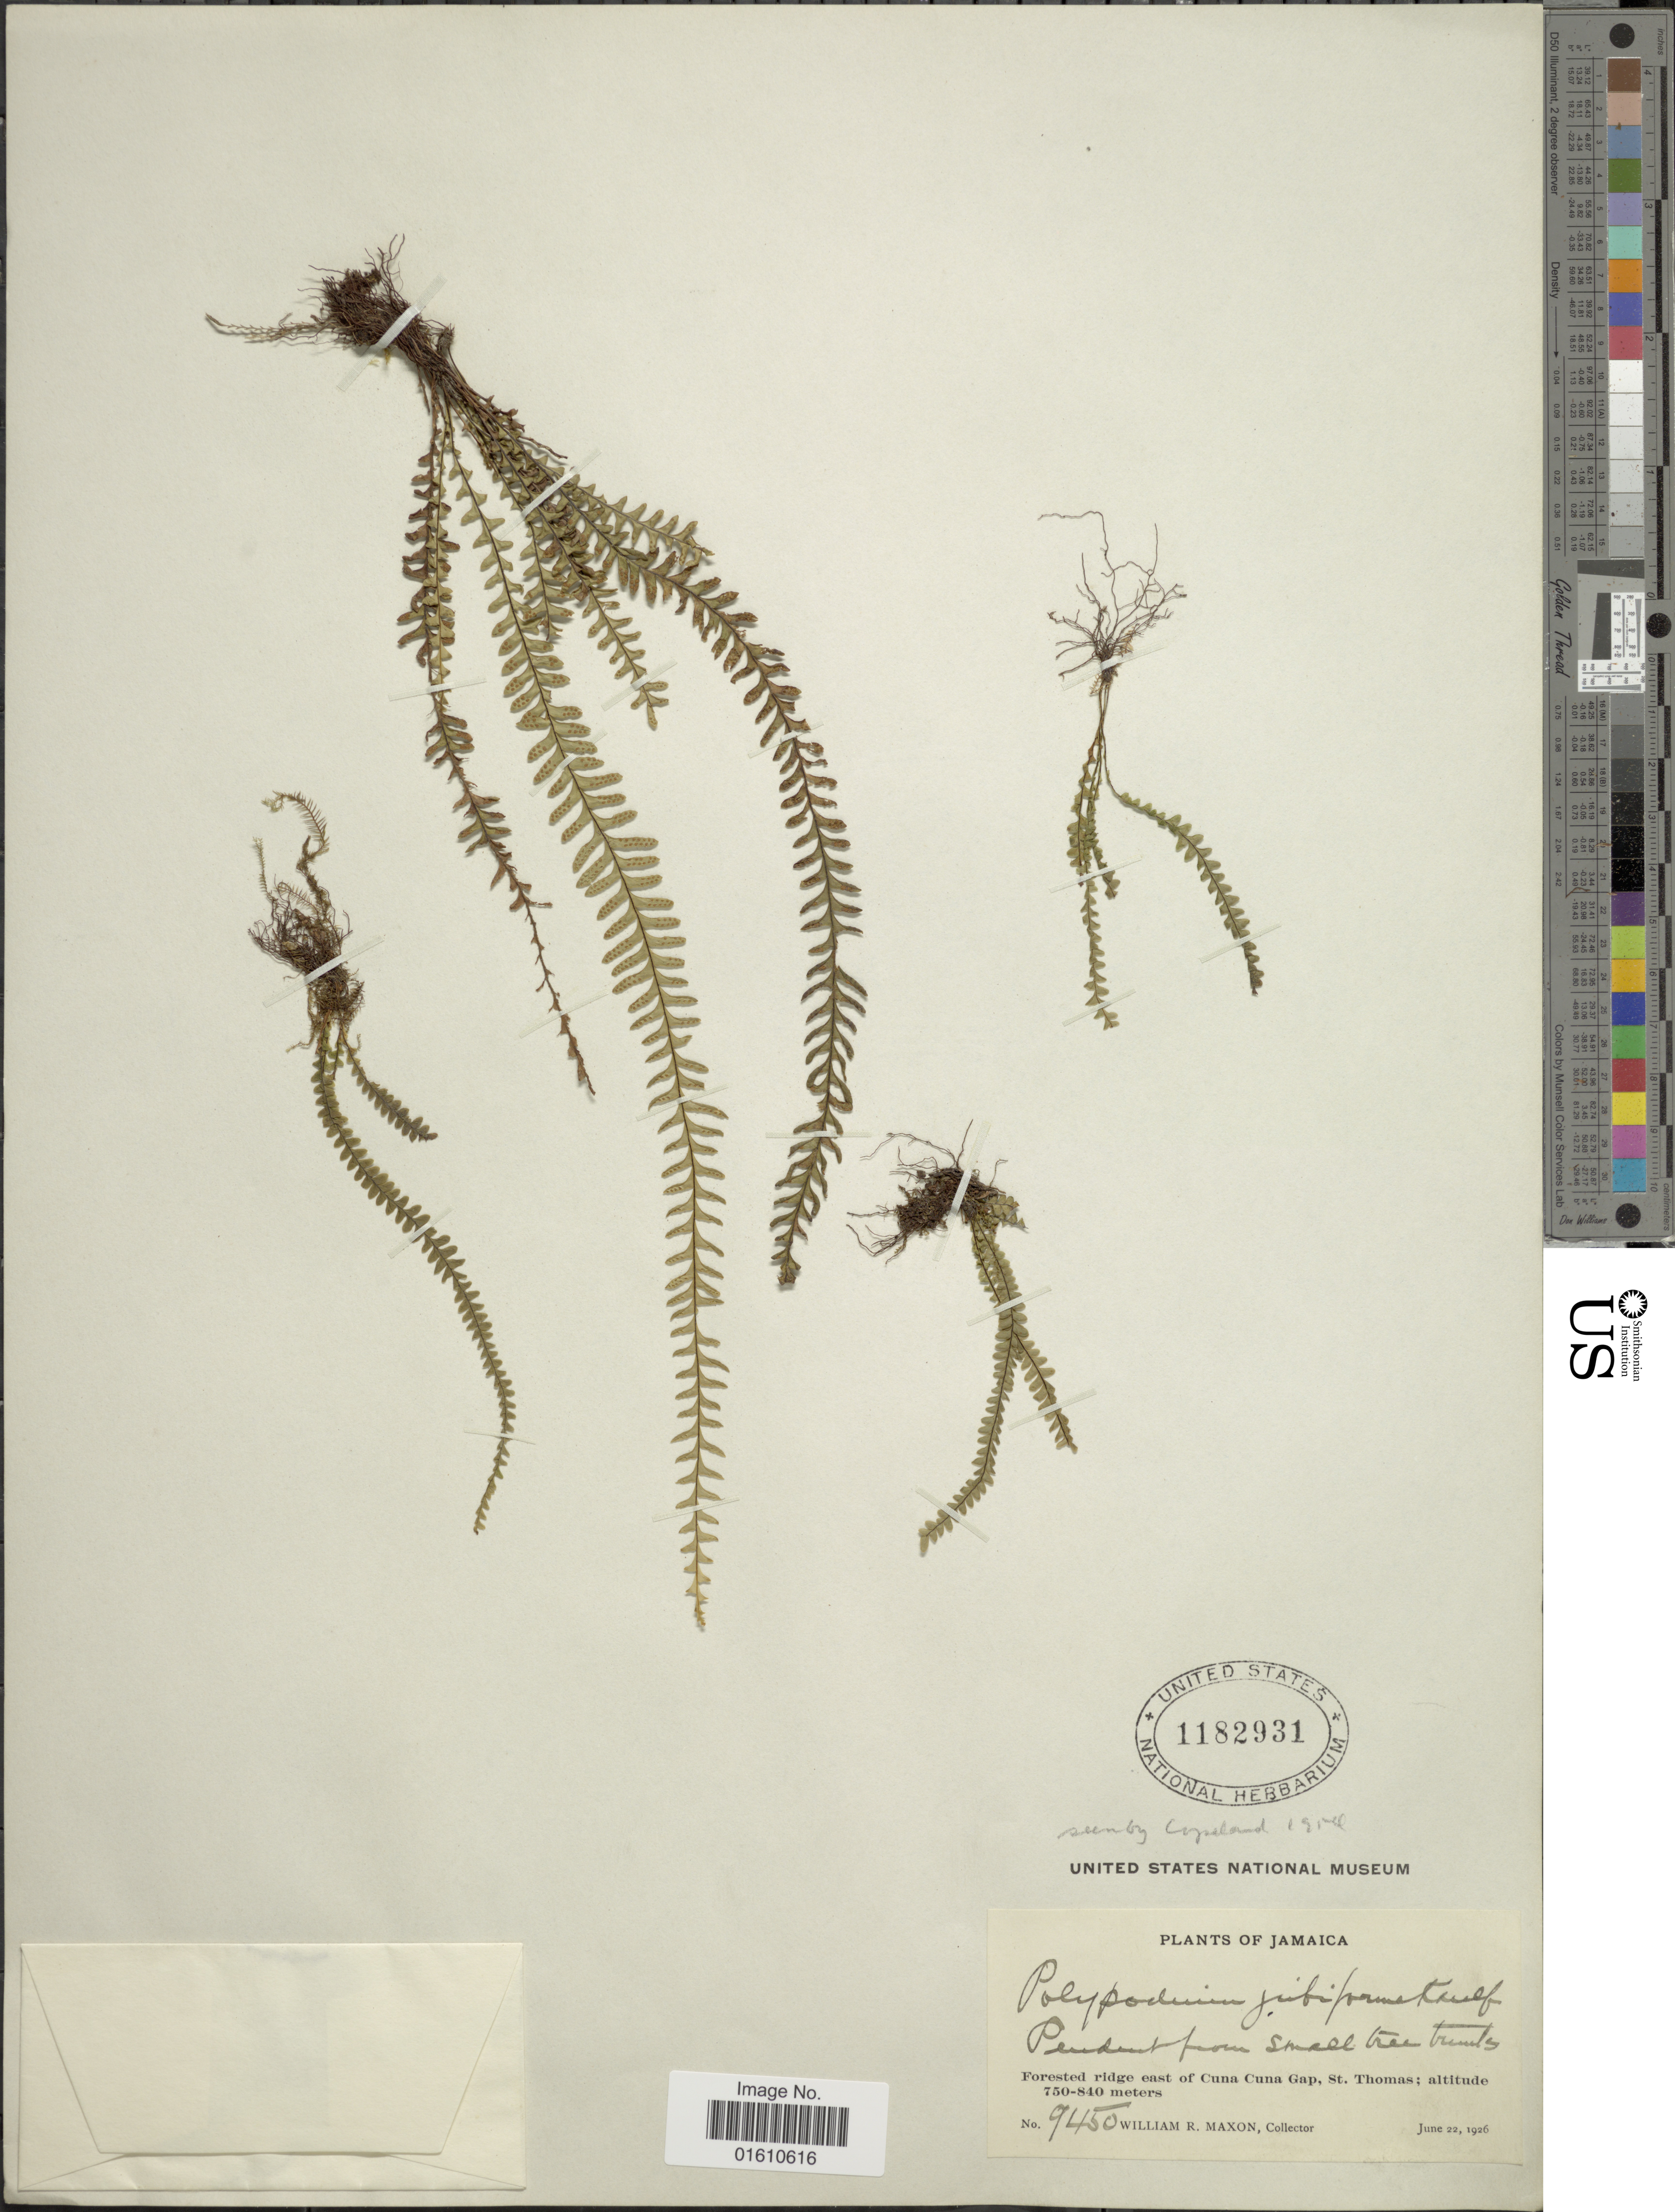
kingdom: Plantae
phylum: Tracheophyta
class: Polypodiopsida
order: Polypodiales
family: Polypodiaceae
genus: Lellingeria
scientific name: Lellingeria suspensa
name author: (L.) A.R. Sm. & R.C. Moran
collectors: W. R. Maxon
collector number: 9450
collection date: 1926-06-22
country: Jamaica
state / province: Saint Thomas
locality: Forested ridge east of Cuna Cuna Gap, St. Thomas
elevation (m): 150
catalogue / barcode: US 1182931